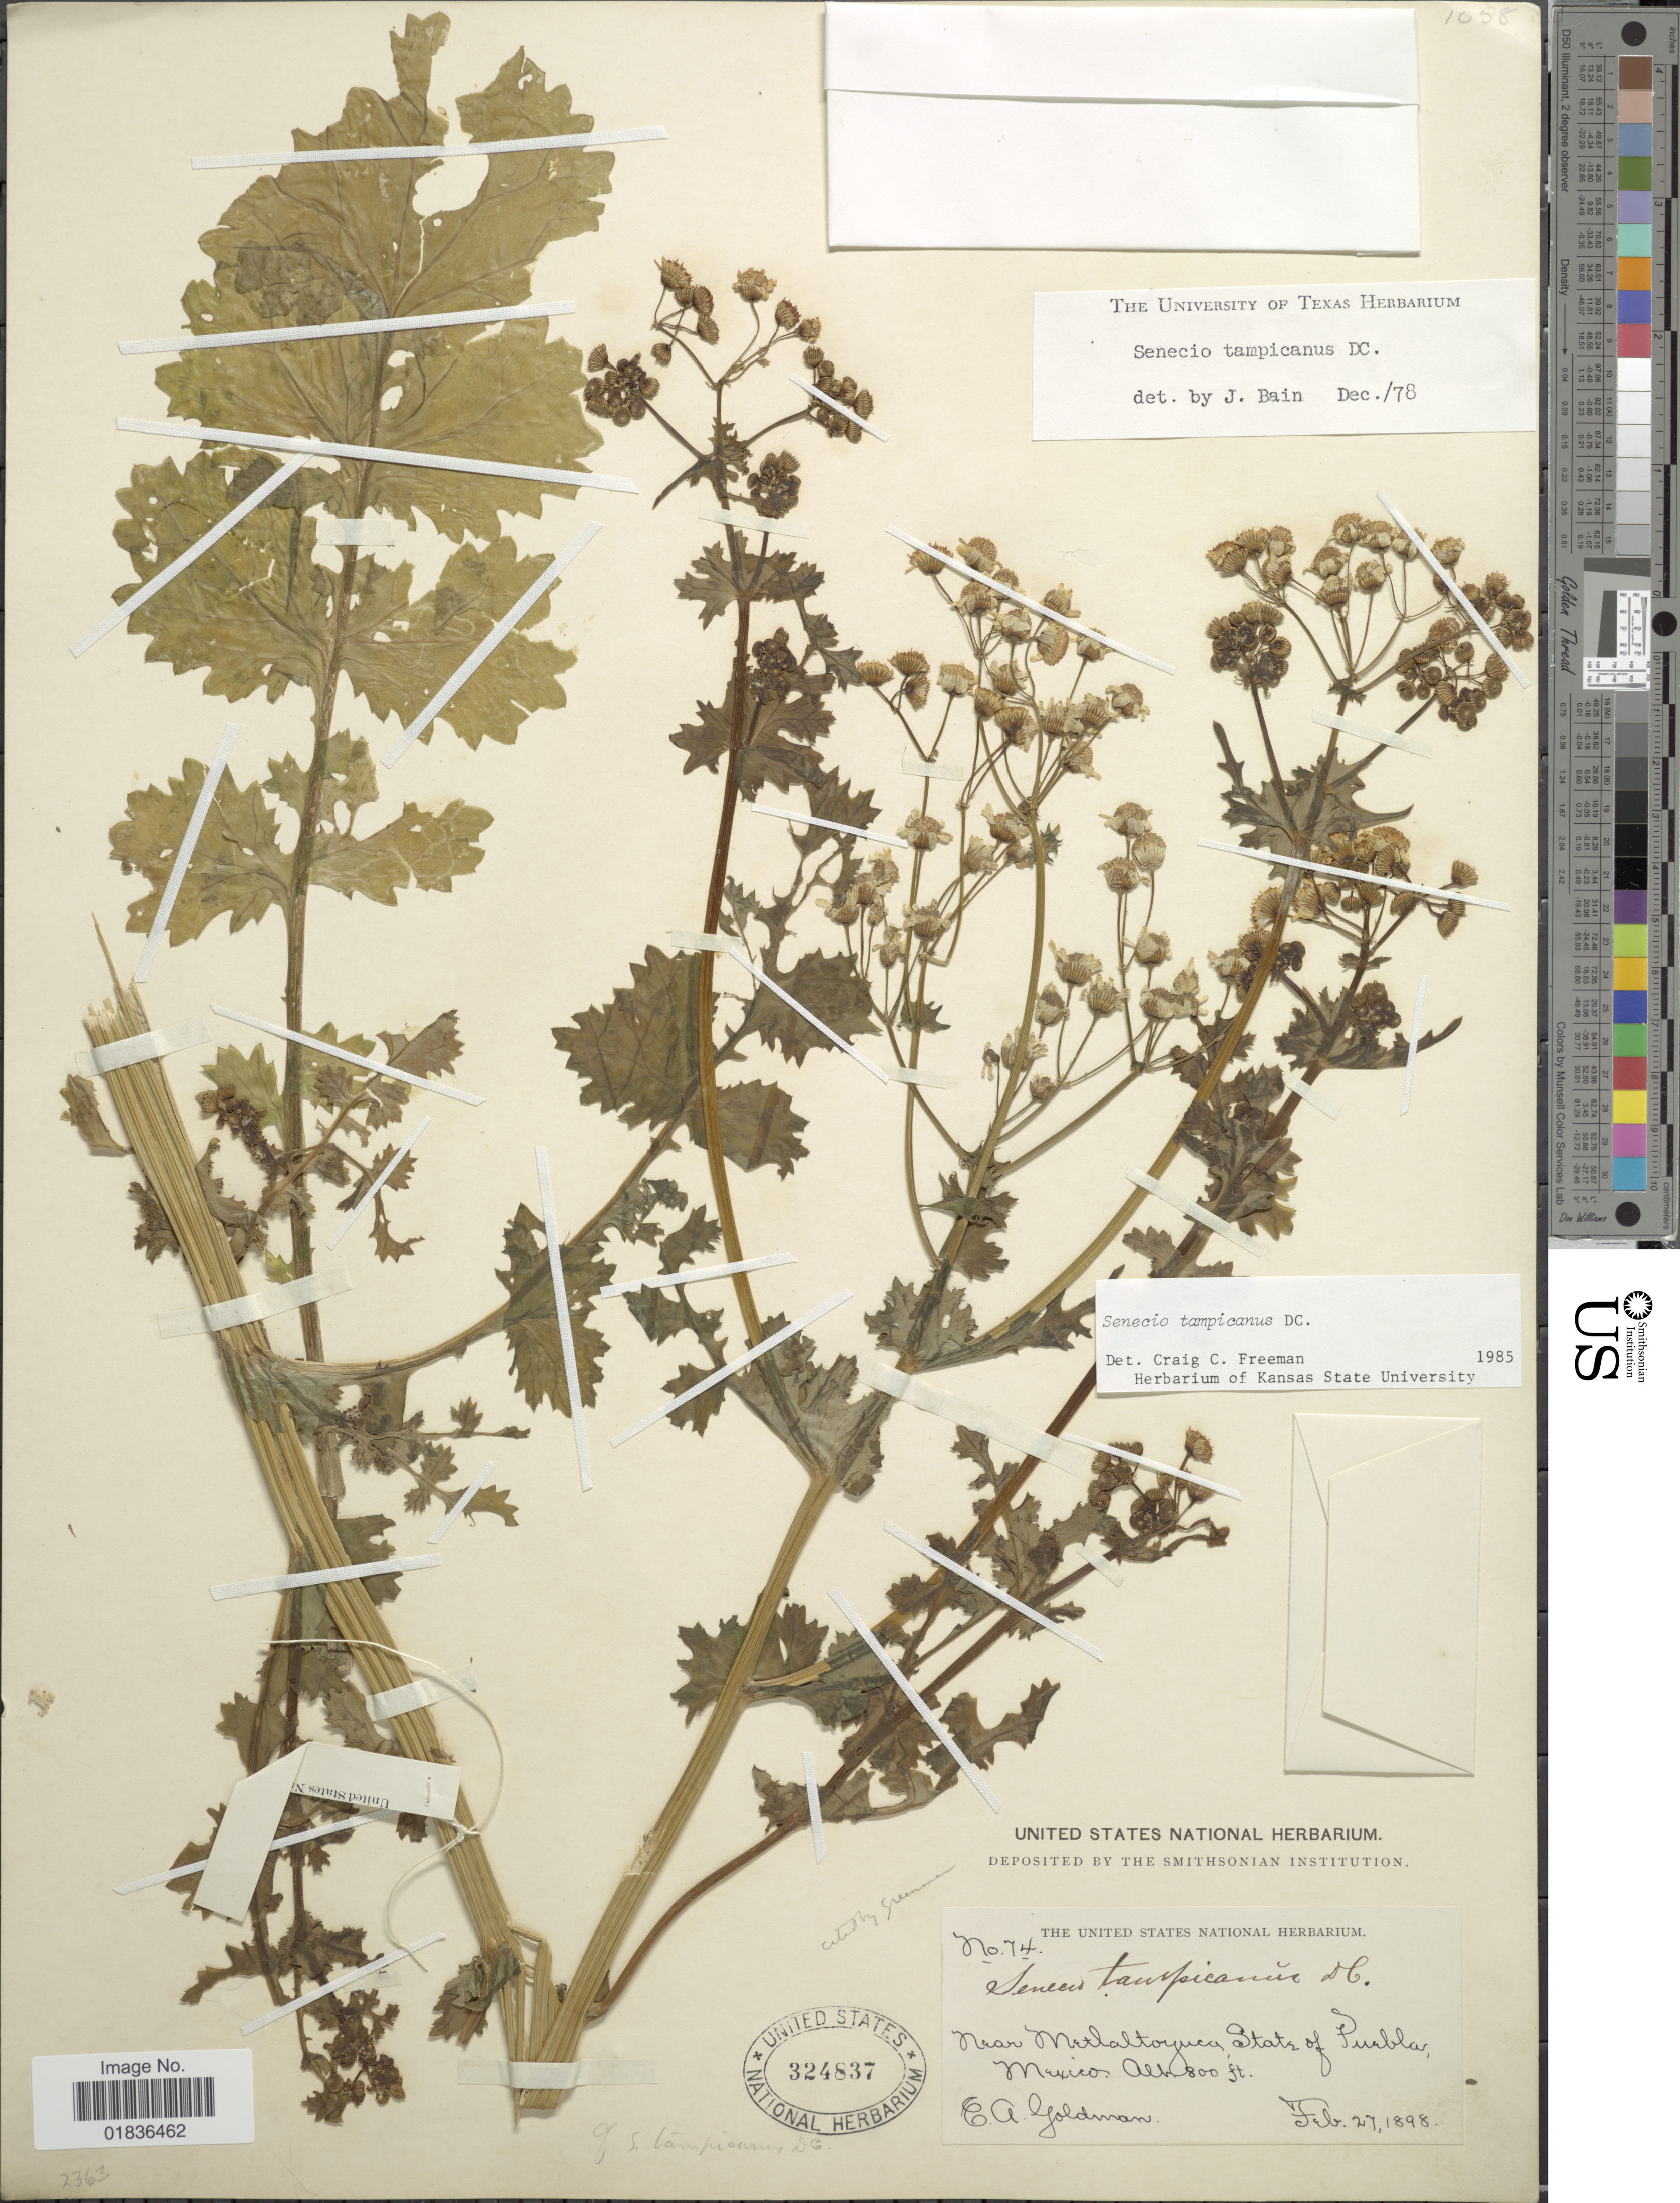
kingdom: Plantae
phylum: Tracheophyta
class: Magnoliopsida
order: Asterales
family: Asteraceae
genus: Senecio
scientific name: Senecio tampicanus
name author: DC.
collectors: E. A. Goldman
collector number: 74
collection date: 1898-02-27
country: Mexico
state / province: Puebla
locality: Near Metlaltoyuca.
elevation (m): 244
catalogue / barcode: US 324837